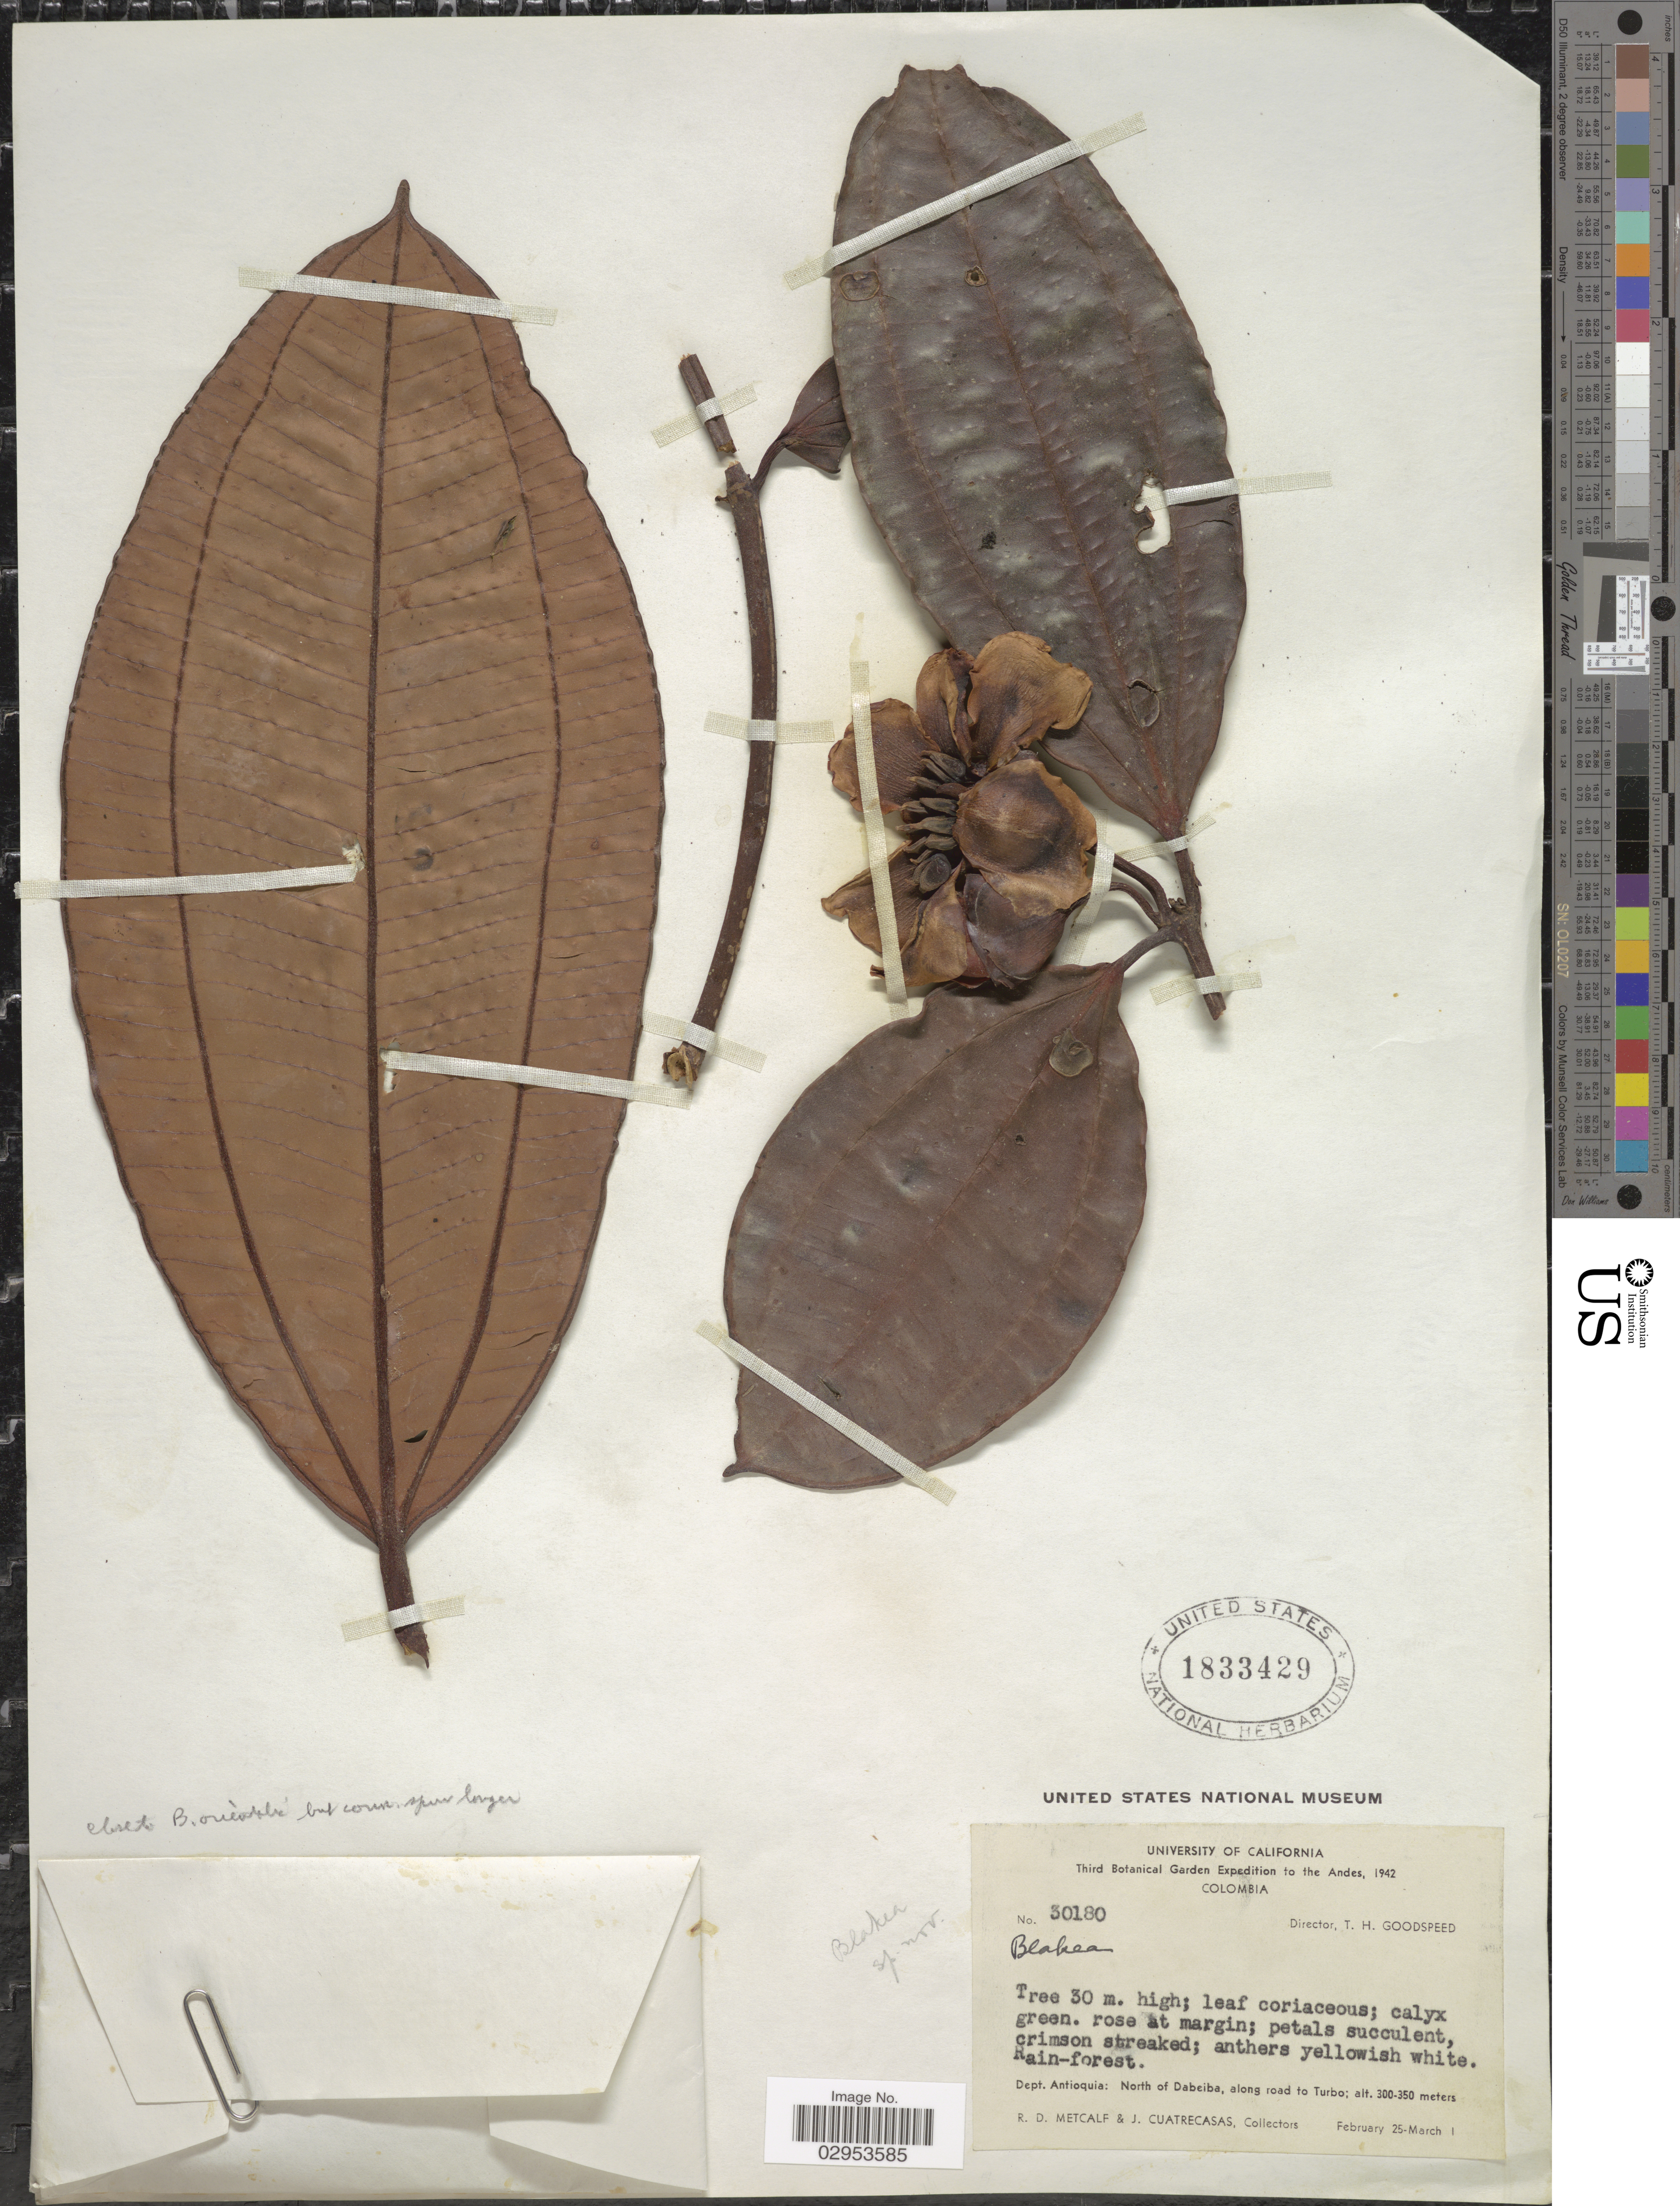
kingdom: Plantae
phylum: Tracheophyta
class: Magnoliopsida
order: Myrtales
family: Melastomataceae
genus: Blakea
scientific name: Blakea sp.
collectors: R. D. Metcalf & J. Cuatrecasas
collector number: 30180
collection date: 1942-02-25/1942-03-01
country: Colombia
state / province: Antioquia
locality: Andes. Dept. Antioquia: North of Dabeiba, along road to Turbo.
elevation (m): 300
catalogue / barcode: US 1833429